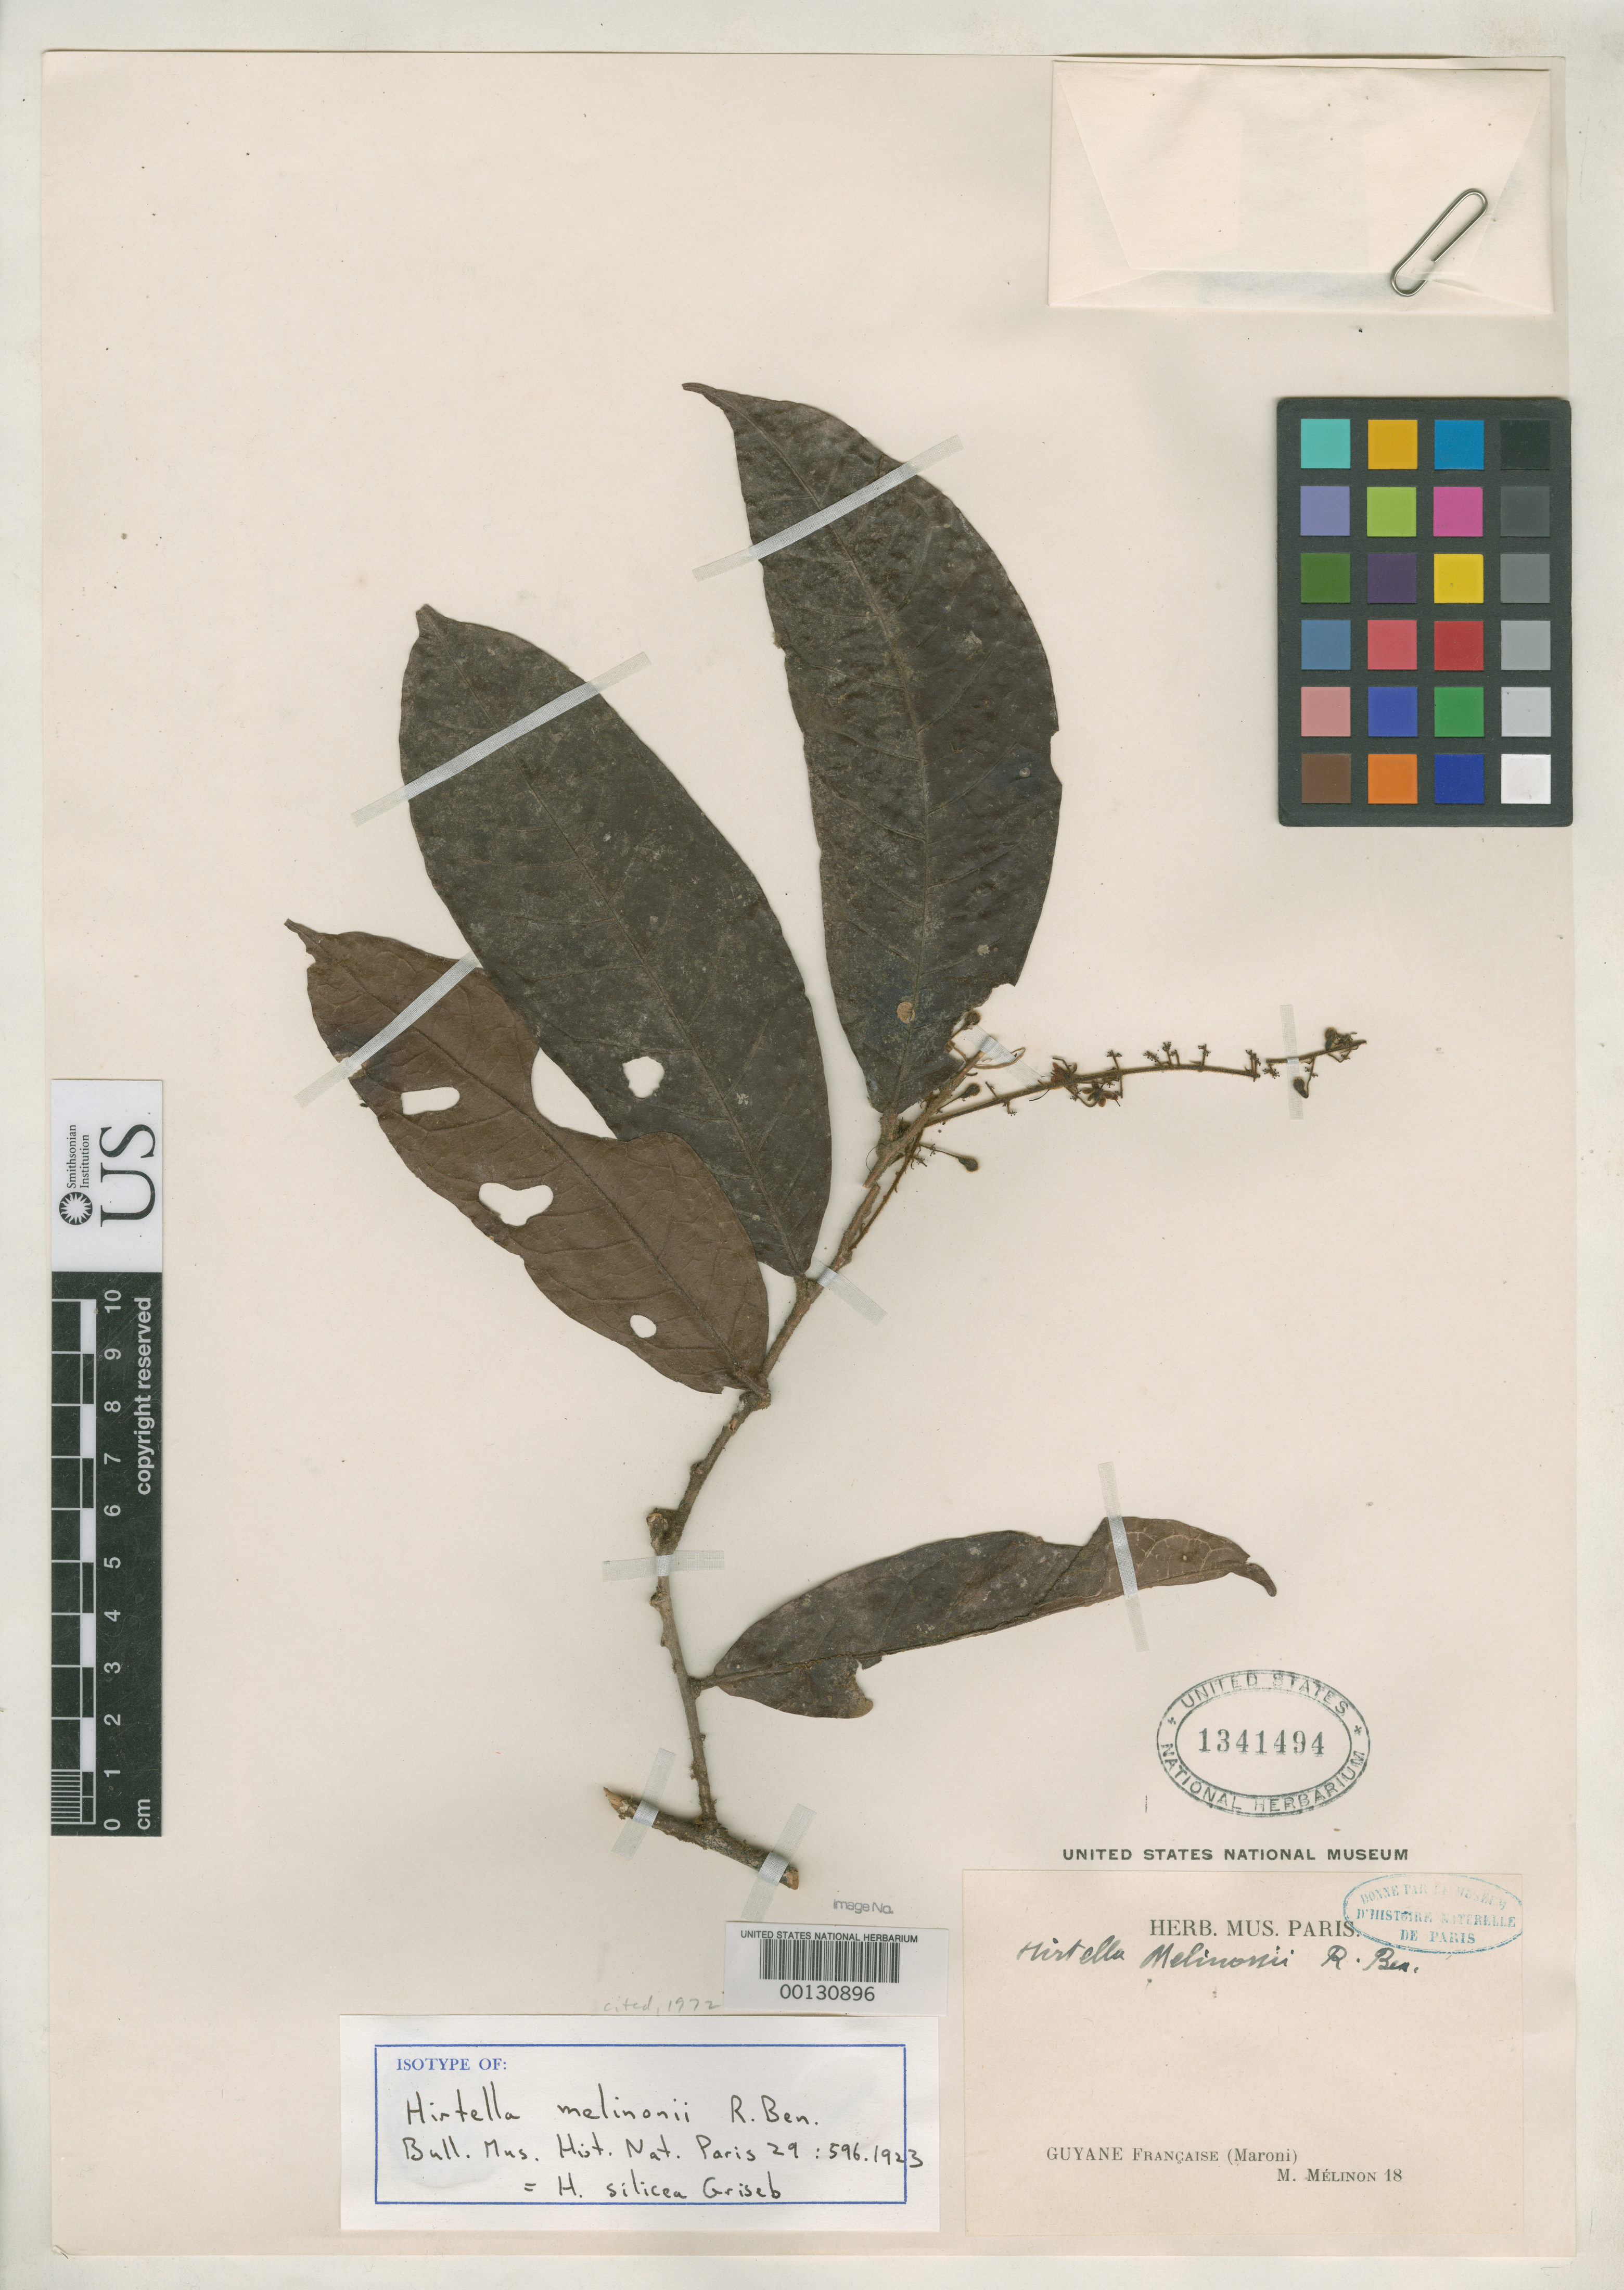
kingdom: Plantae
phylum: Tracheophyta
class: Magnoliopsida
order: Malpighiales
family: Chrysobalanaceae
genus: Hirtella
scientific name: Hirtella melinonii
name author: Benoist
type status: Isotype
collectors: M. Melinon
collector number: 132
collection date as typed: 1842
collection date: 1842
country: French Guiana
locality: Maroni.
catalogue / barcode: US 1341494